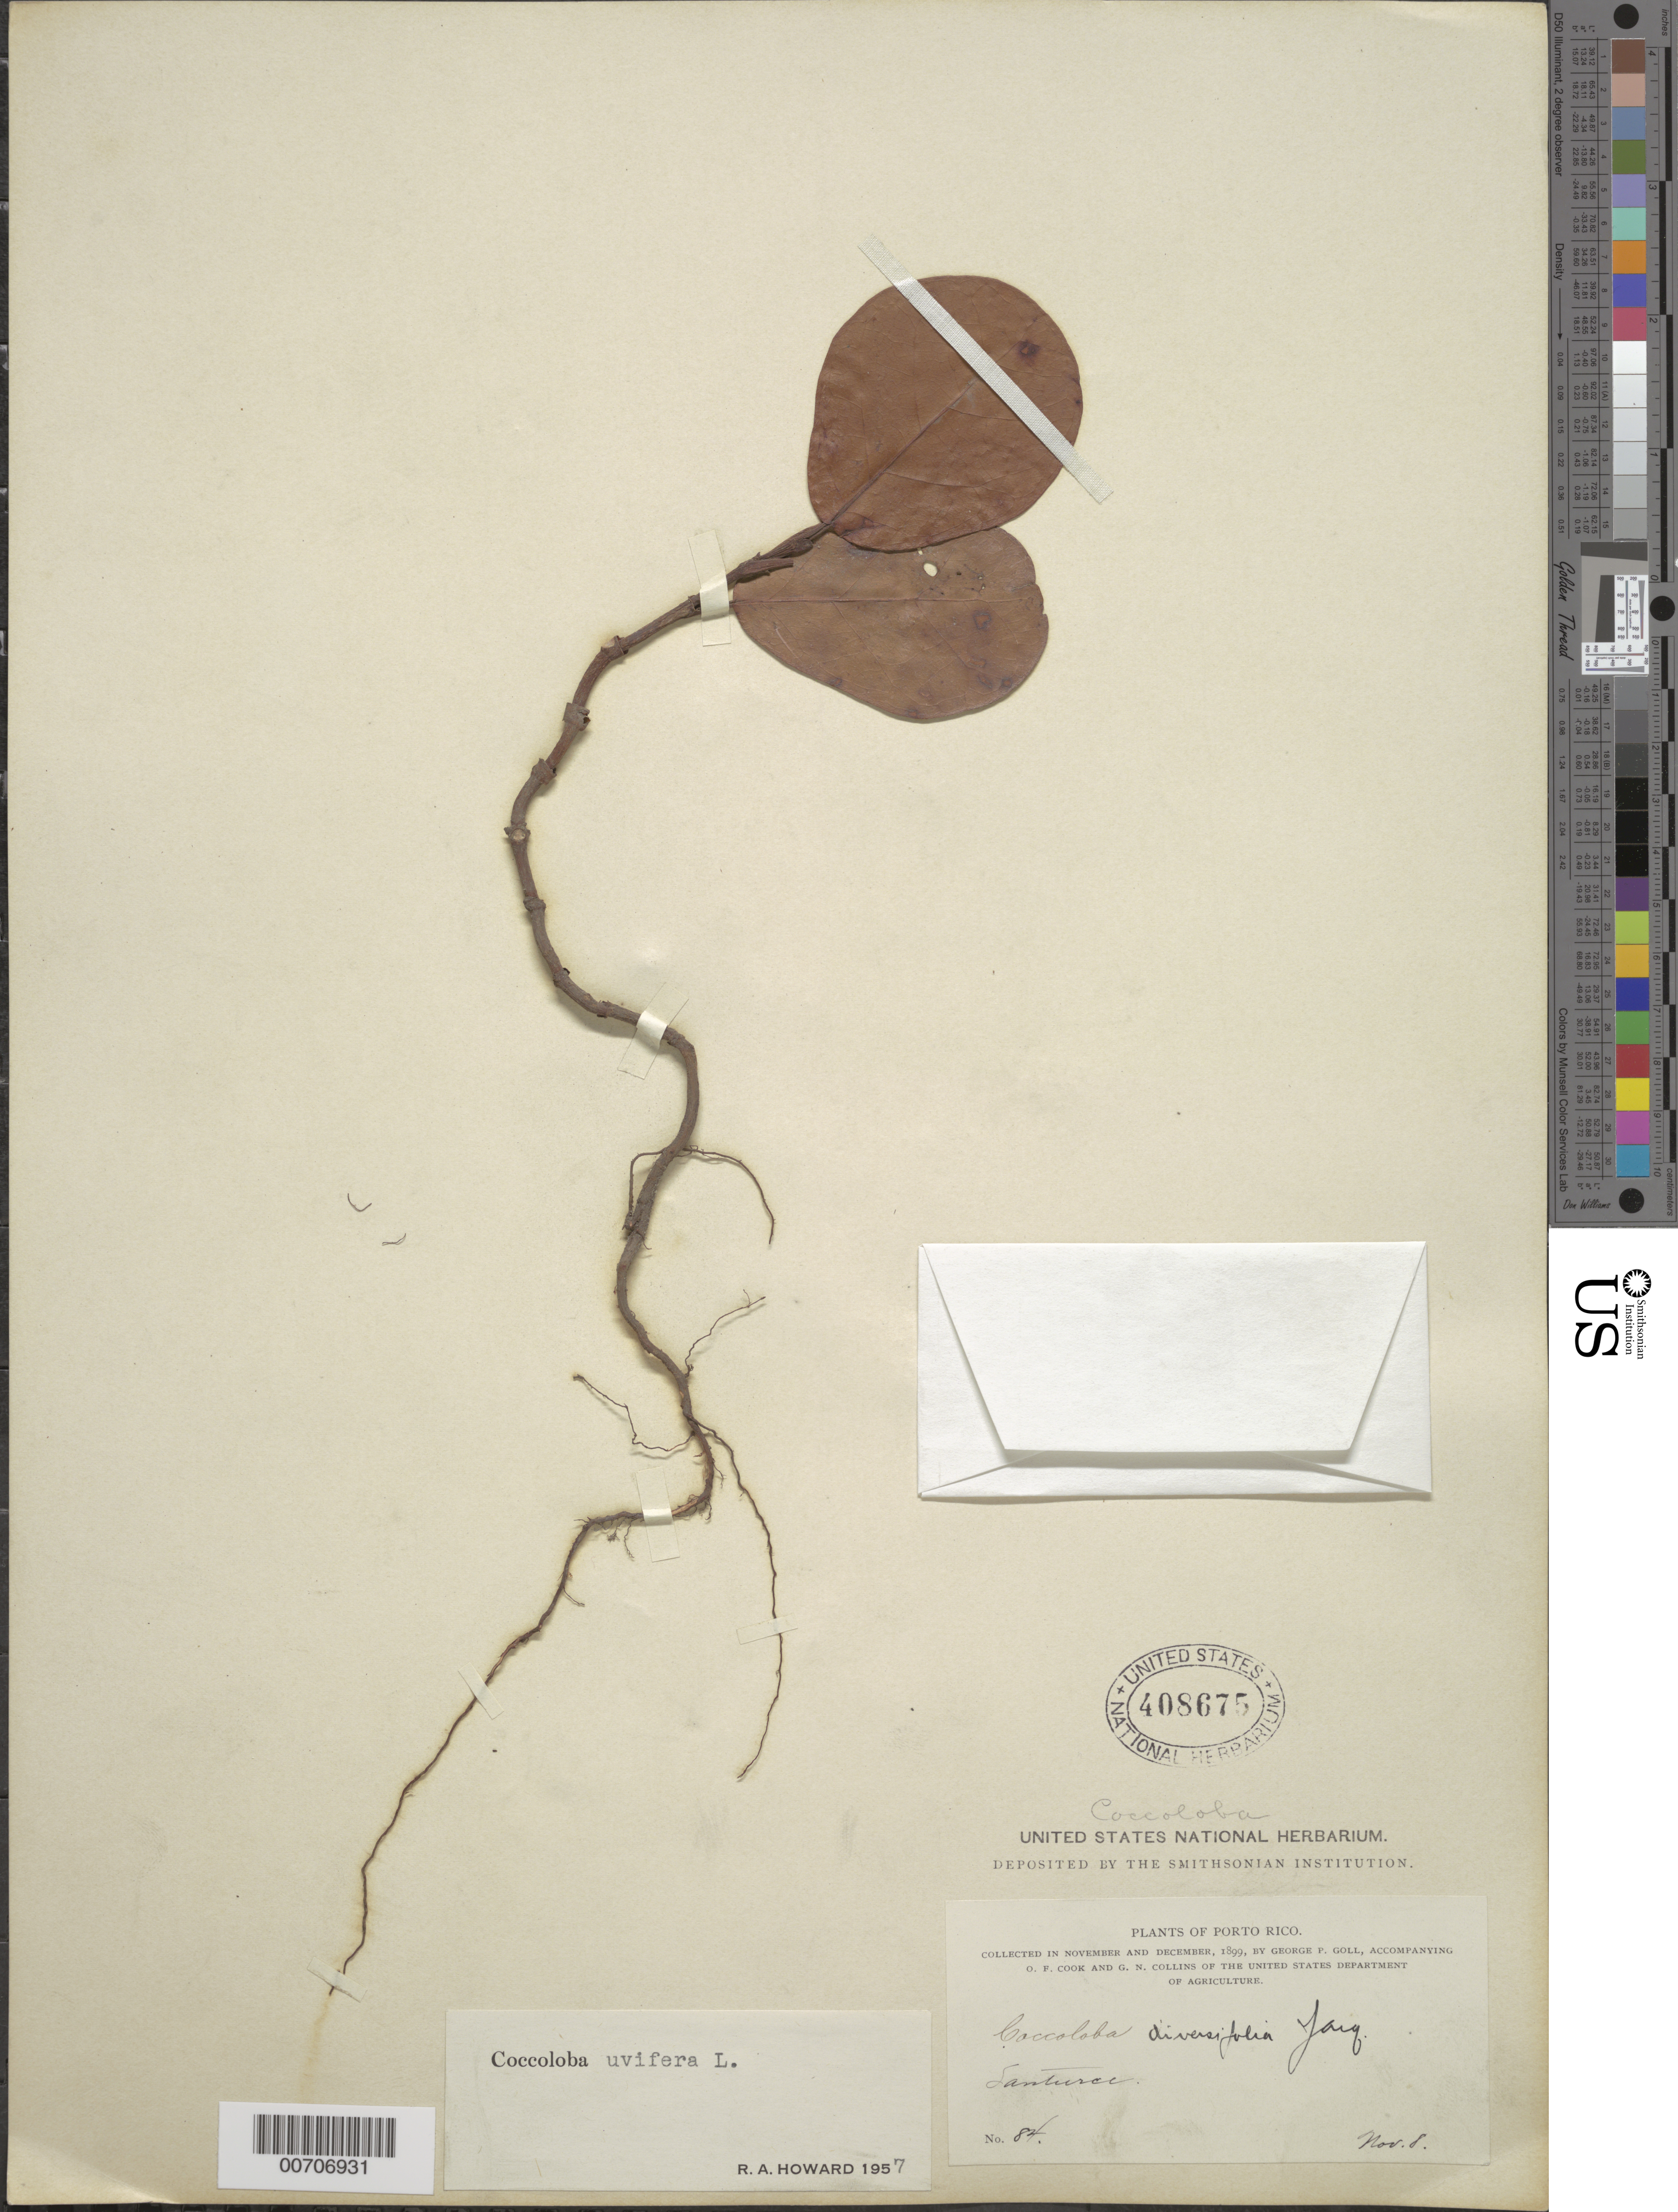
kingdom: Plantae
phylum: Tracheophyta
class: Magnoliopsida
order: Caryophyllales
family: Polygonaceae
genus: Coccoloba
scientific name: Coccoloba x uvifera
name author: L.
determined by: Howard, R. A.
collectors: G. Goll, O. F. Cook & G. Collins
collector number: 84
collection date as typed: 08 Nov 1899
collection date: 1899-11-08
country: Puerto Rico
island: Greater Antilles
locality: Santurce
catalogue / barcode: US 408675